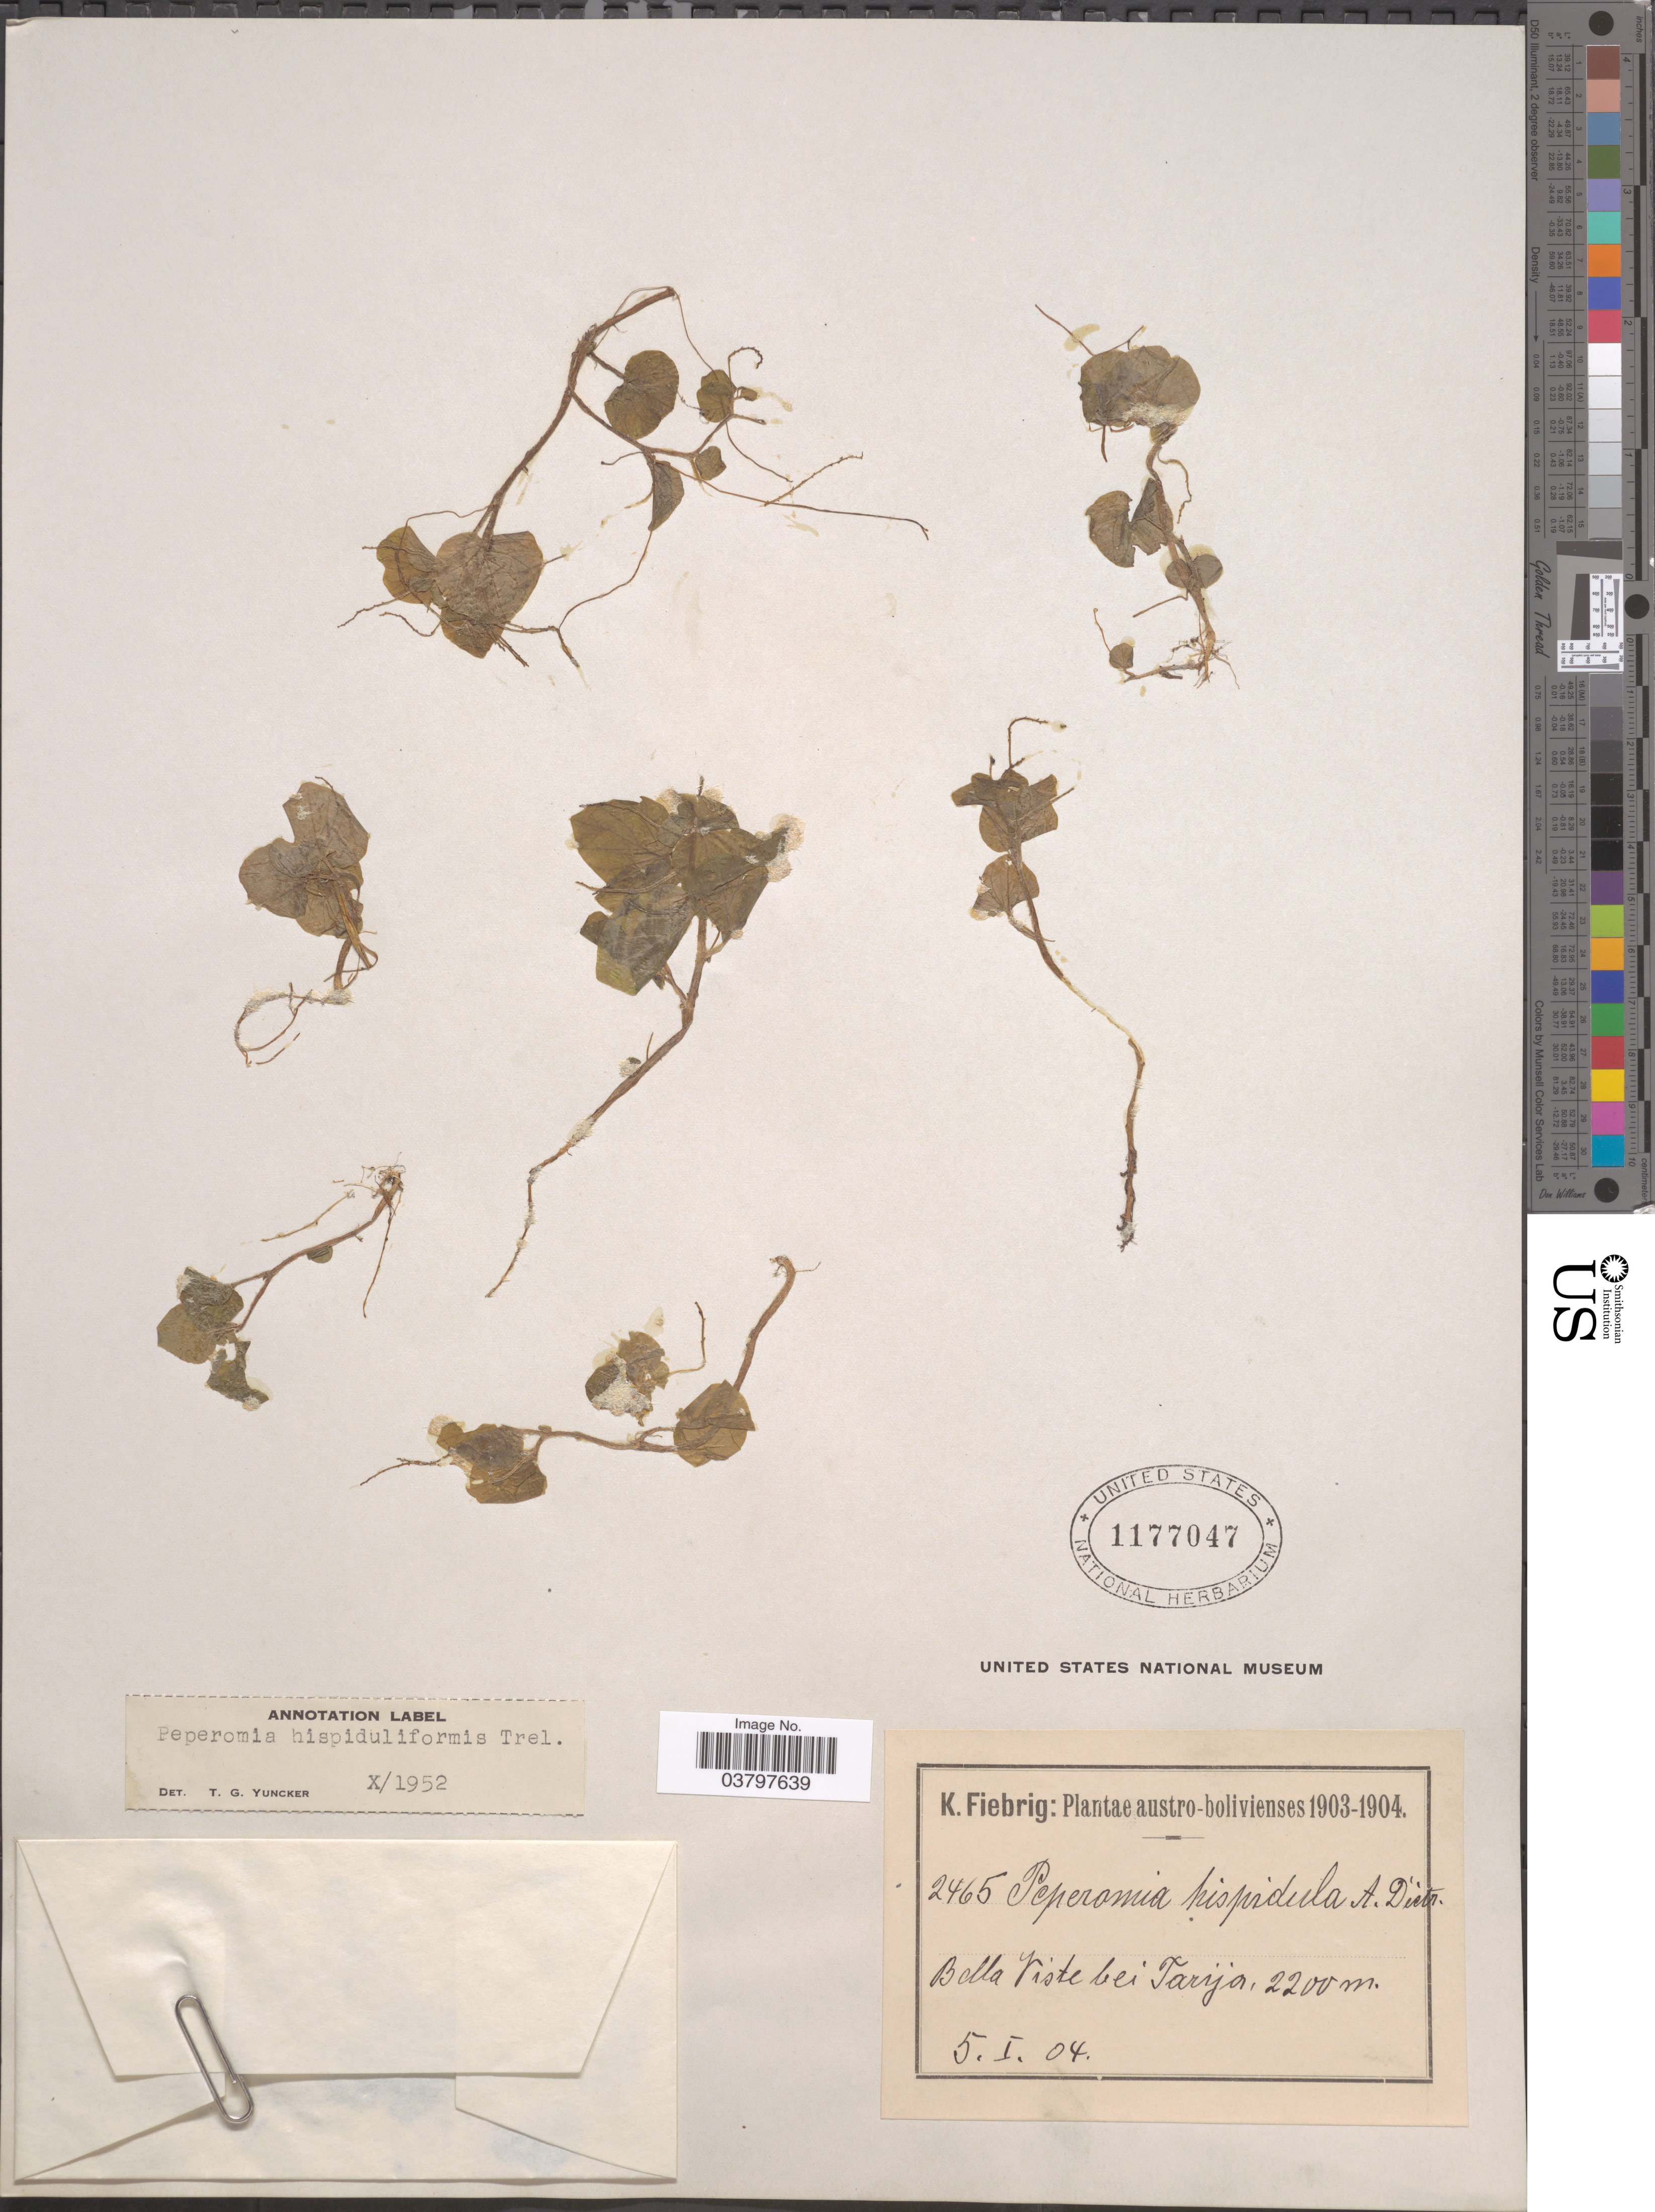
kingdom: Plantae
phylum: Tracheophyta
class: Magnoliopsida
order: Piperales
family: Piperaceae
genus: Peperomia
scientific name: Peperomia hispiduliformis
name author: Trel. in Moldenke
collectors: K. Fiebrig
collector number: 2465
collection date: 1904-01-05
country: Bolivia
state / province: Tarija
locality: Austro-bolivienses. Bella Viste bei Tarija.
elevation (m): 2200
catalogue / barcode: US 1177047